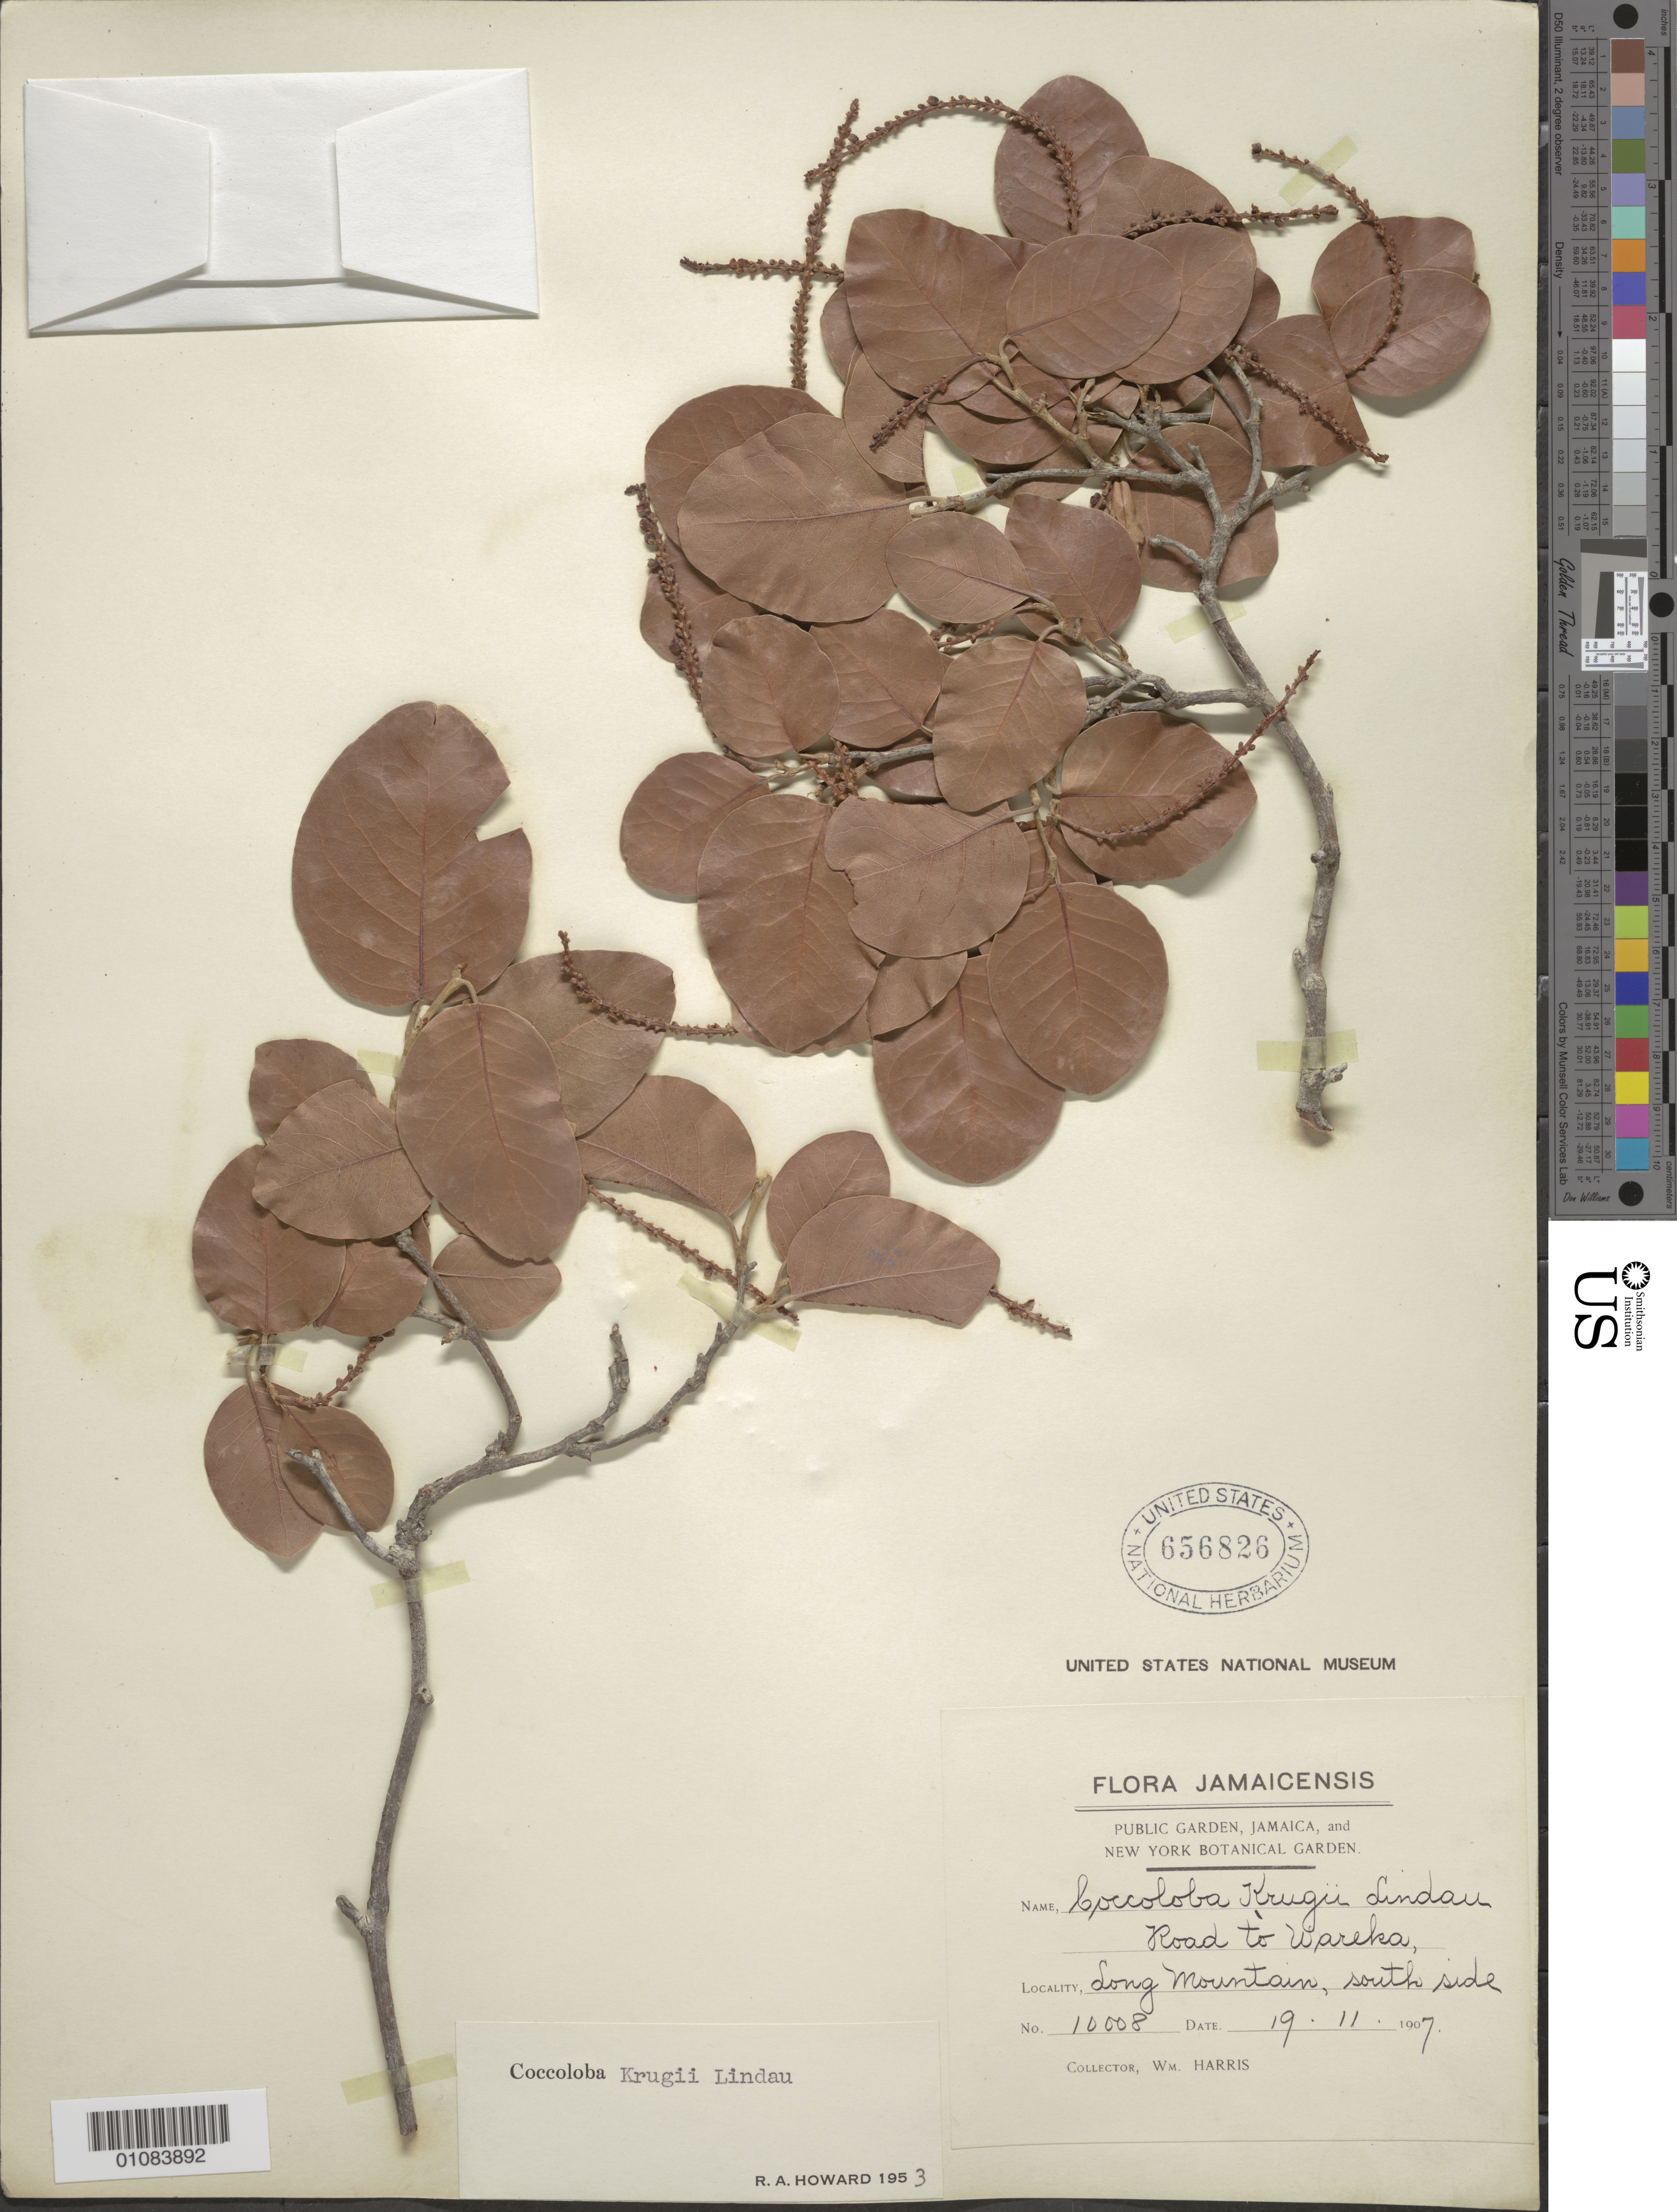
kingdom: Plantae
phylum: Tracheophyta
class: Magnoliopsida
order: Caryophyllales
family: Polygonaceae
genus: Coccoloba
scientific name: Coccoloba krugii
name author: Lindau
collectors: W. Harris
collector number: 10008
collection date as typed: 19 Nov 1907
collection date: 1907-11-19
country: Jamaica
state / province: Saint Andrew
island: Jamaica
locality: Long Mountain, south side.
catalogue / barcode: US 656826